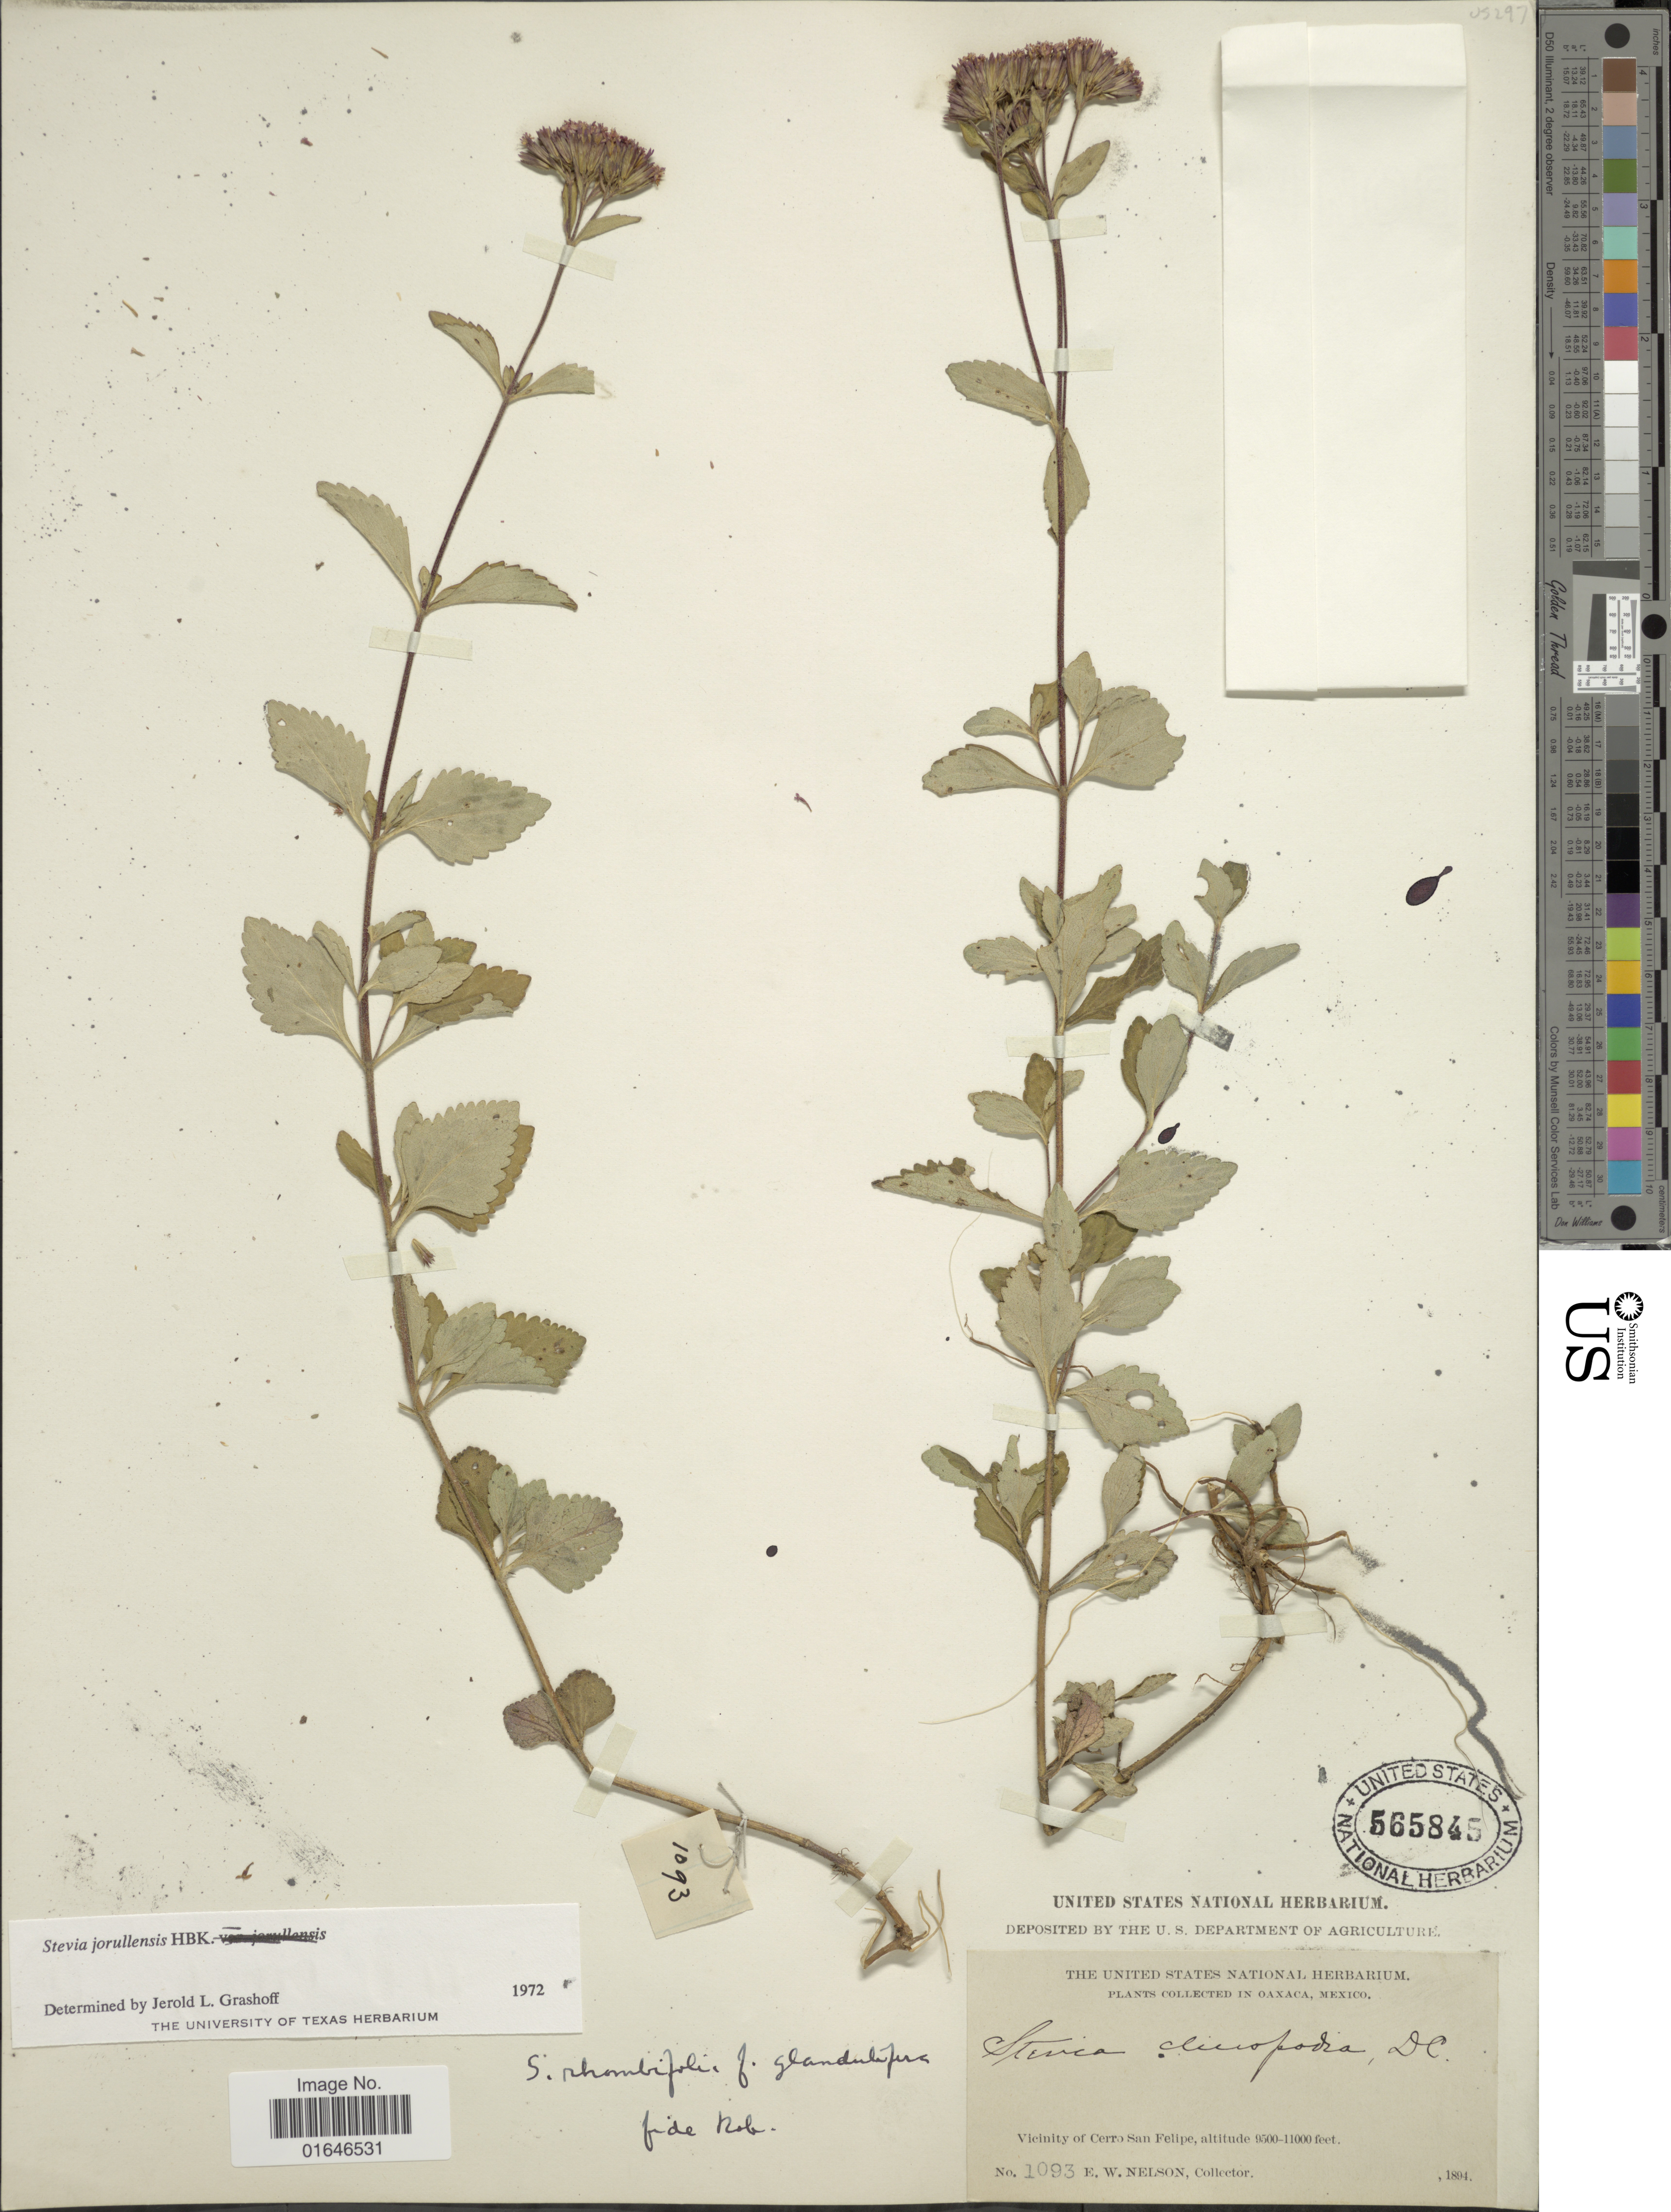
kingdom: Plantae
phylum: Tracheophyta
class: Magnoliopsida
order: Asterales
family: Asteraceae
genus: Stevia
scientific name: Stevia jorullensis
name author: Kunth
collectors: E. W. Nelson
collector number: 1093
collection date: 1894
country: Mexico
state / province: Oaxaca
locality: Vicinity of Cerro San Felipe.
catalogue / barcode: US 565845